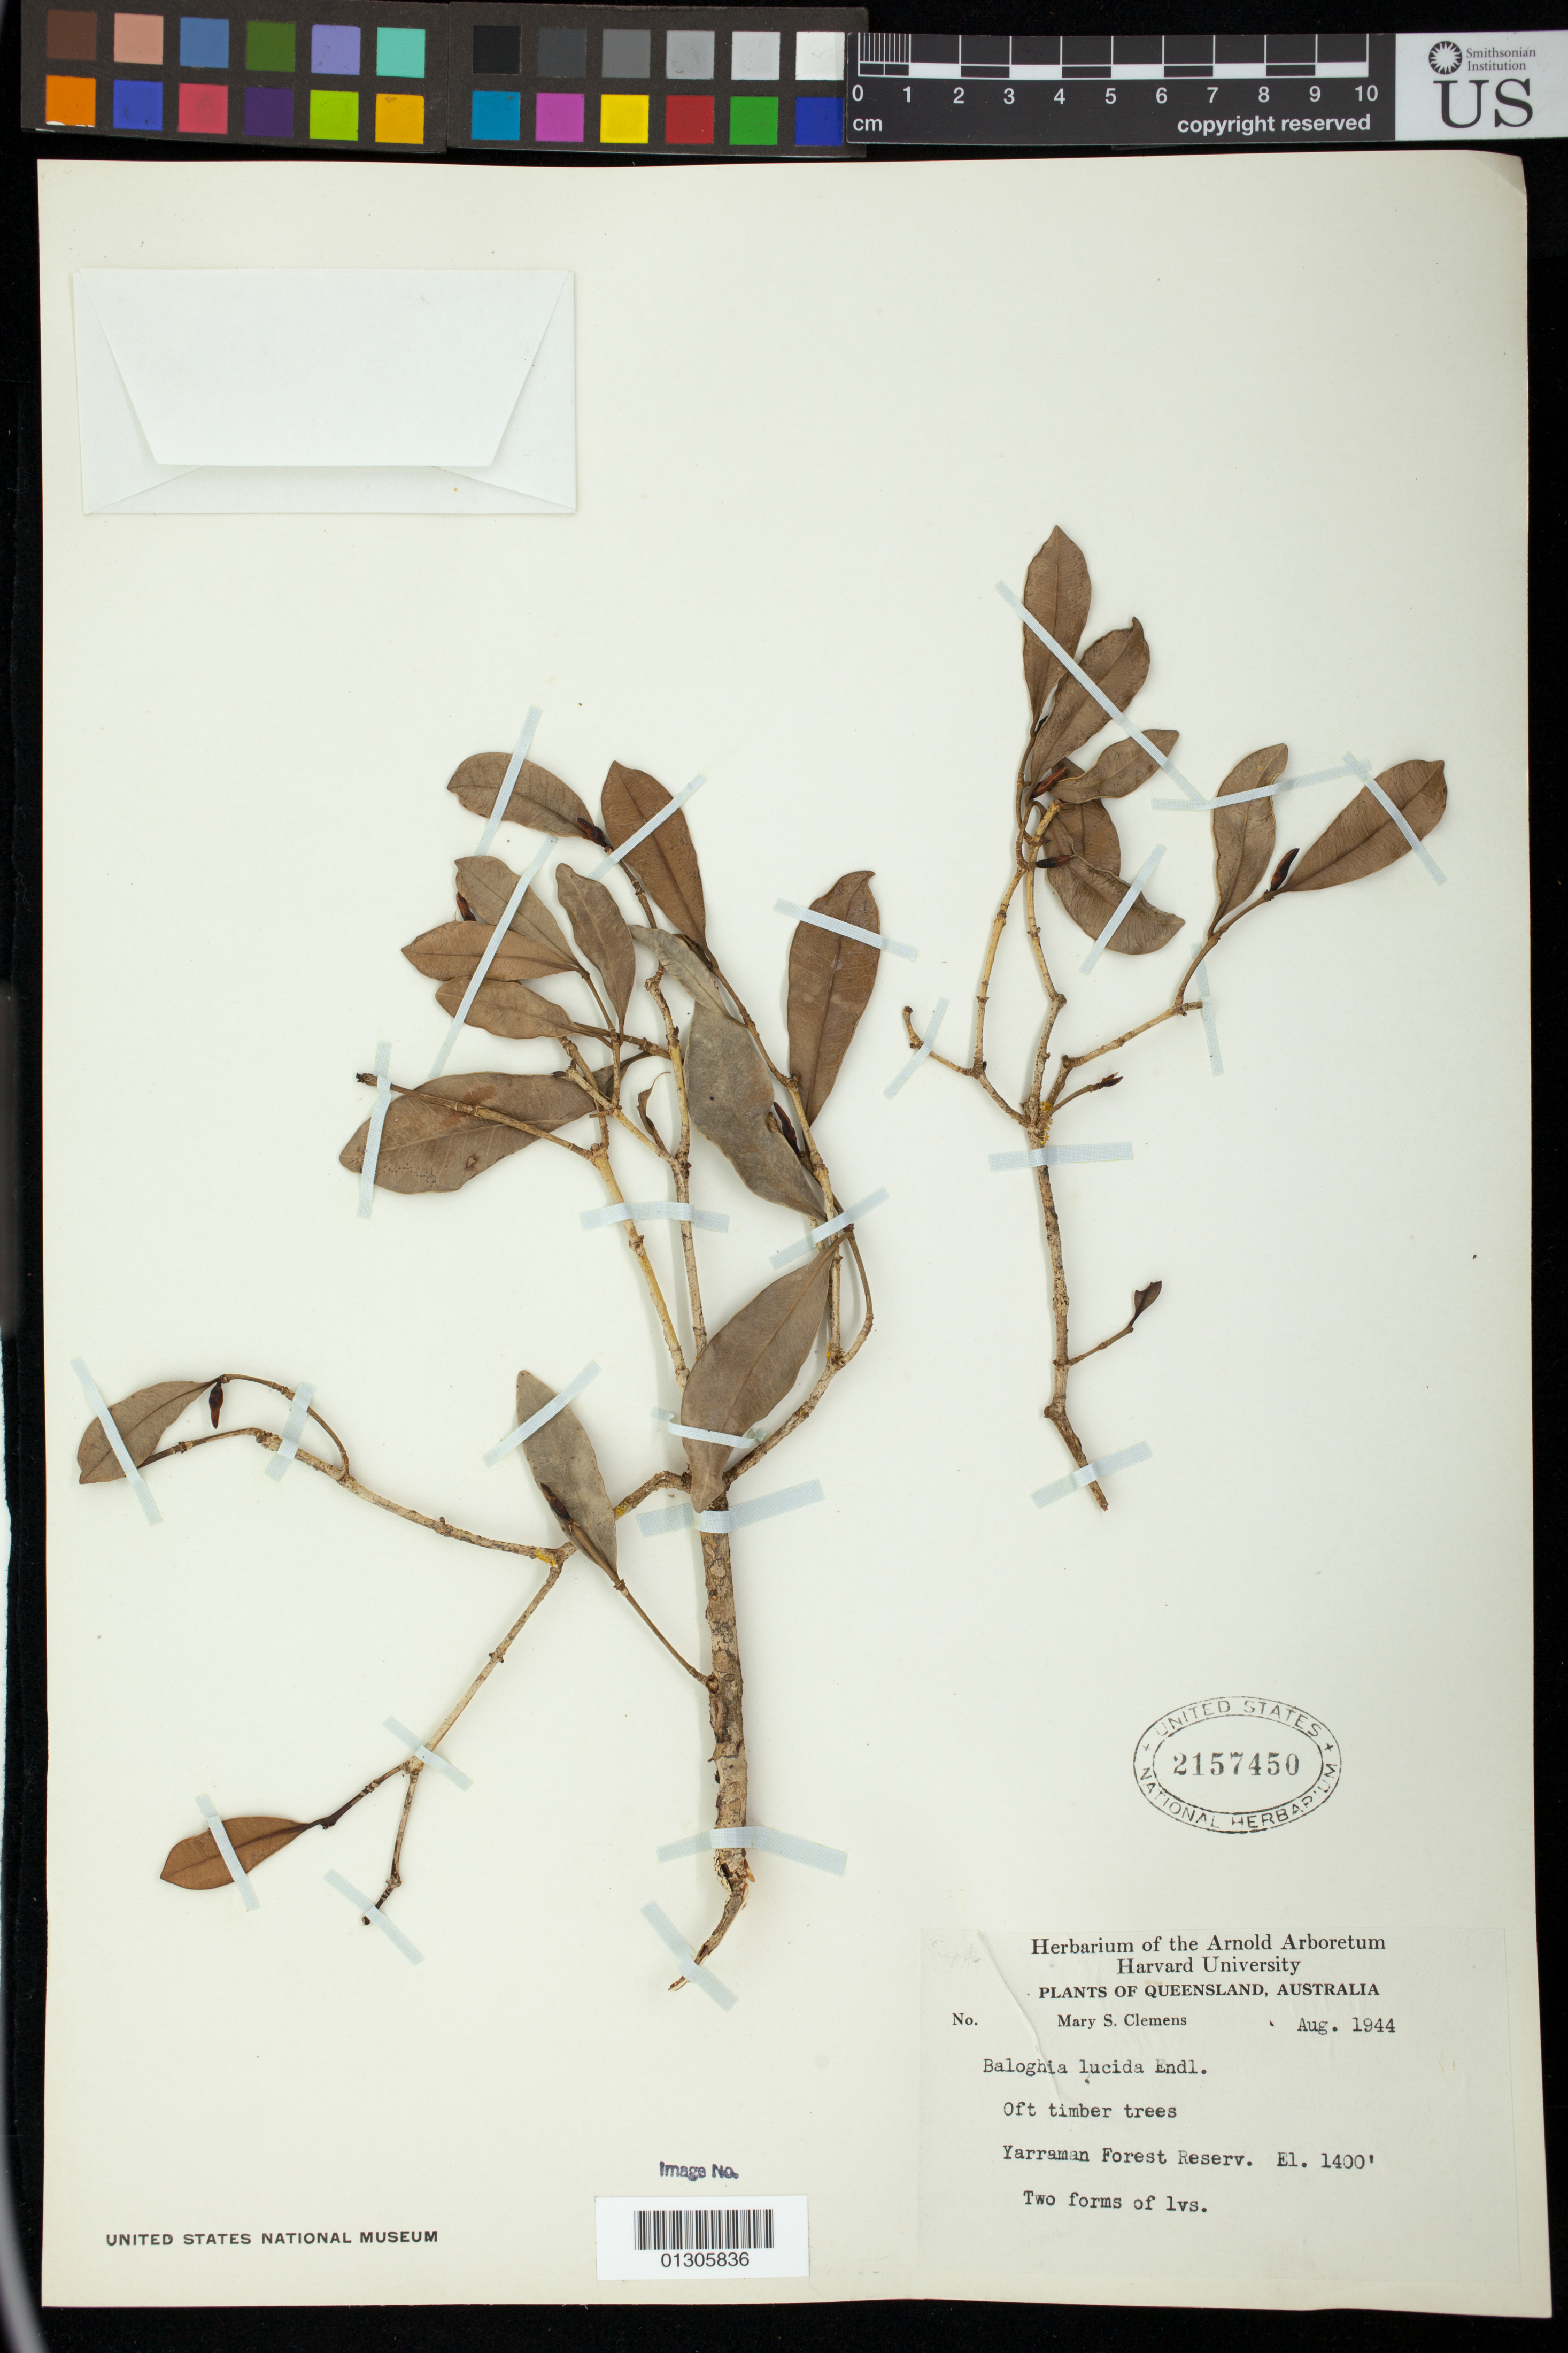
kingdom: Plantae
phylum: Tracheophyta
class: Magnoliopsida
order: Malpighiales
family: Euphorbiaceae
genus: Baloghia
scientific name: Baloghia lucida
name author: Endl.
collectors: M. S. Clemens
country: Australia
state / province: Queensland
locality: Yarraman Forest Reserv.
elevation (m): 427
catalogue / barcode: US 2157450